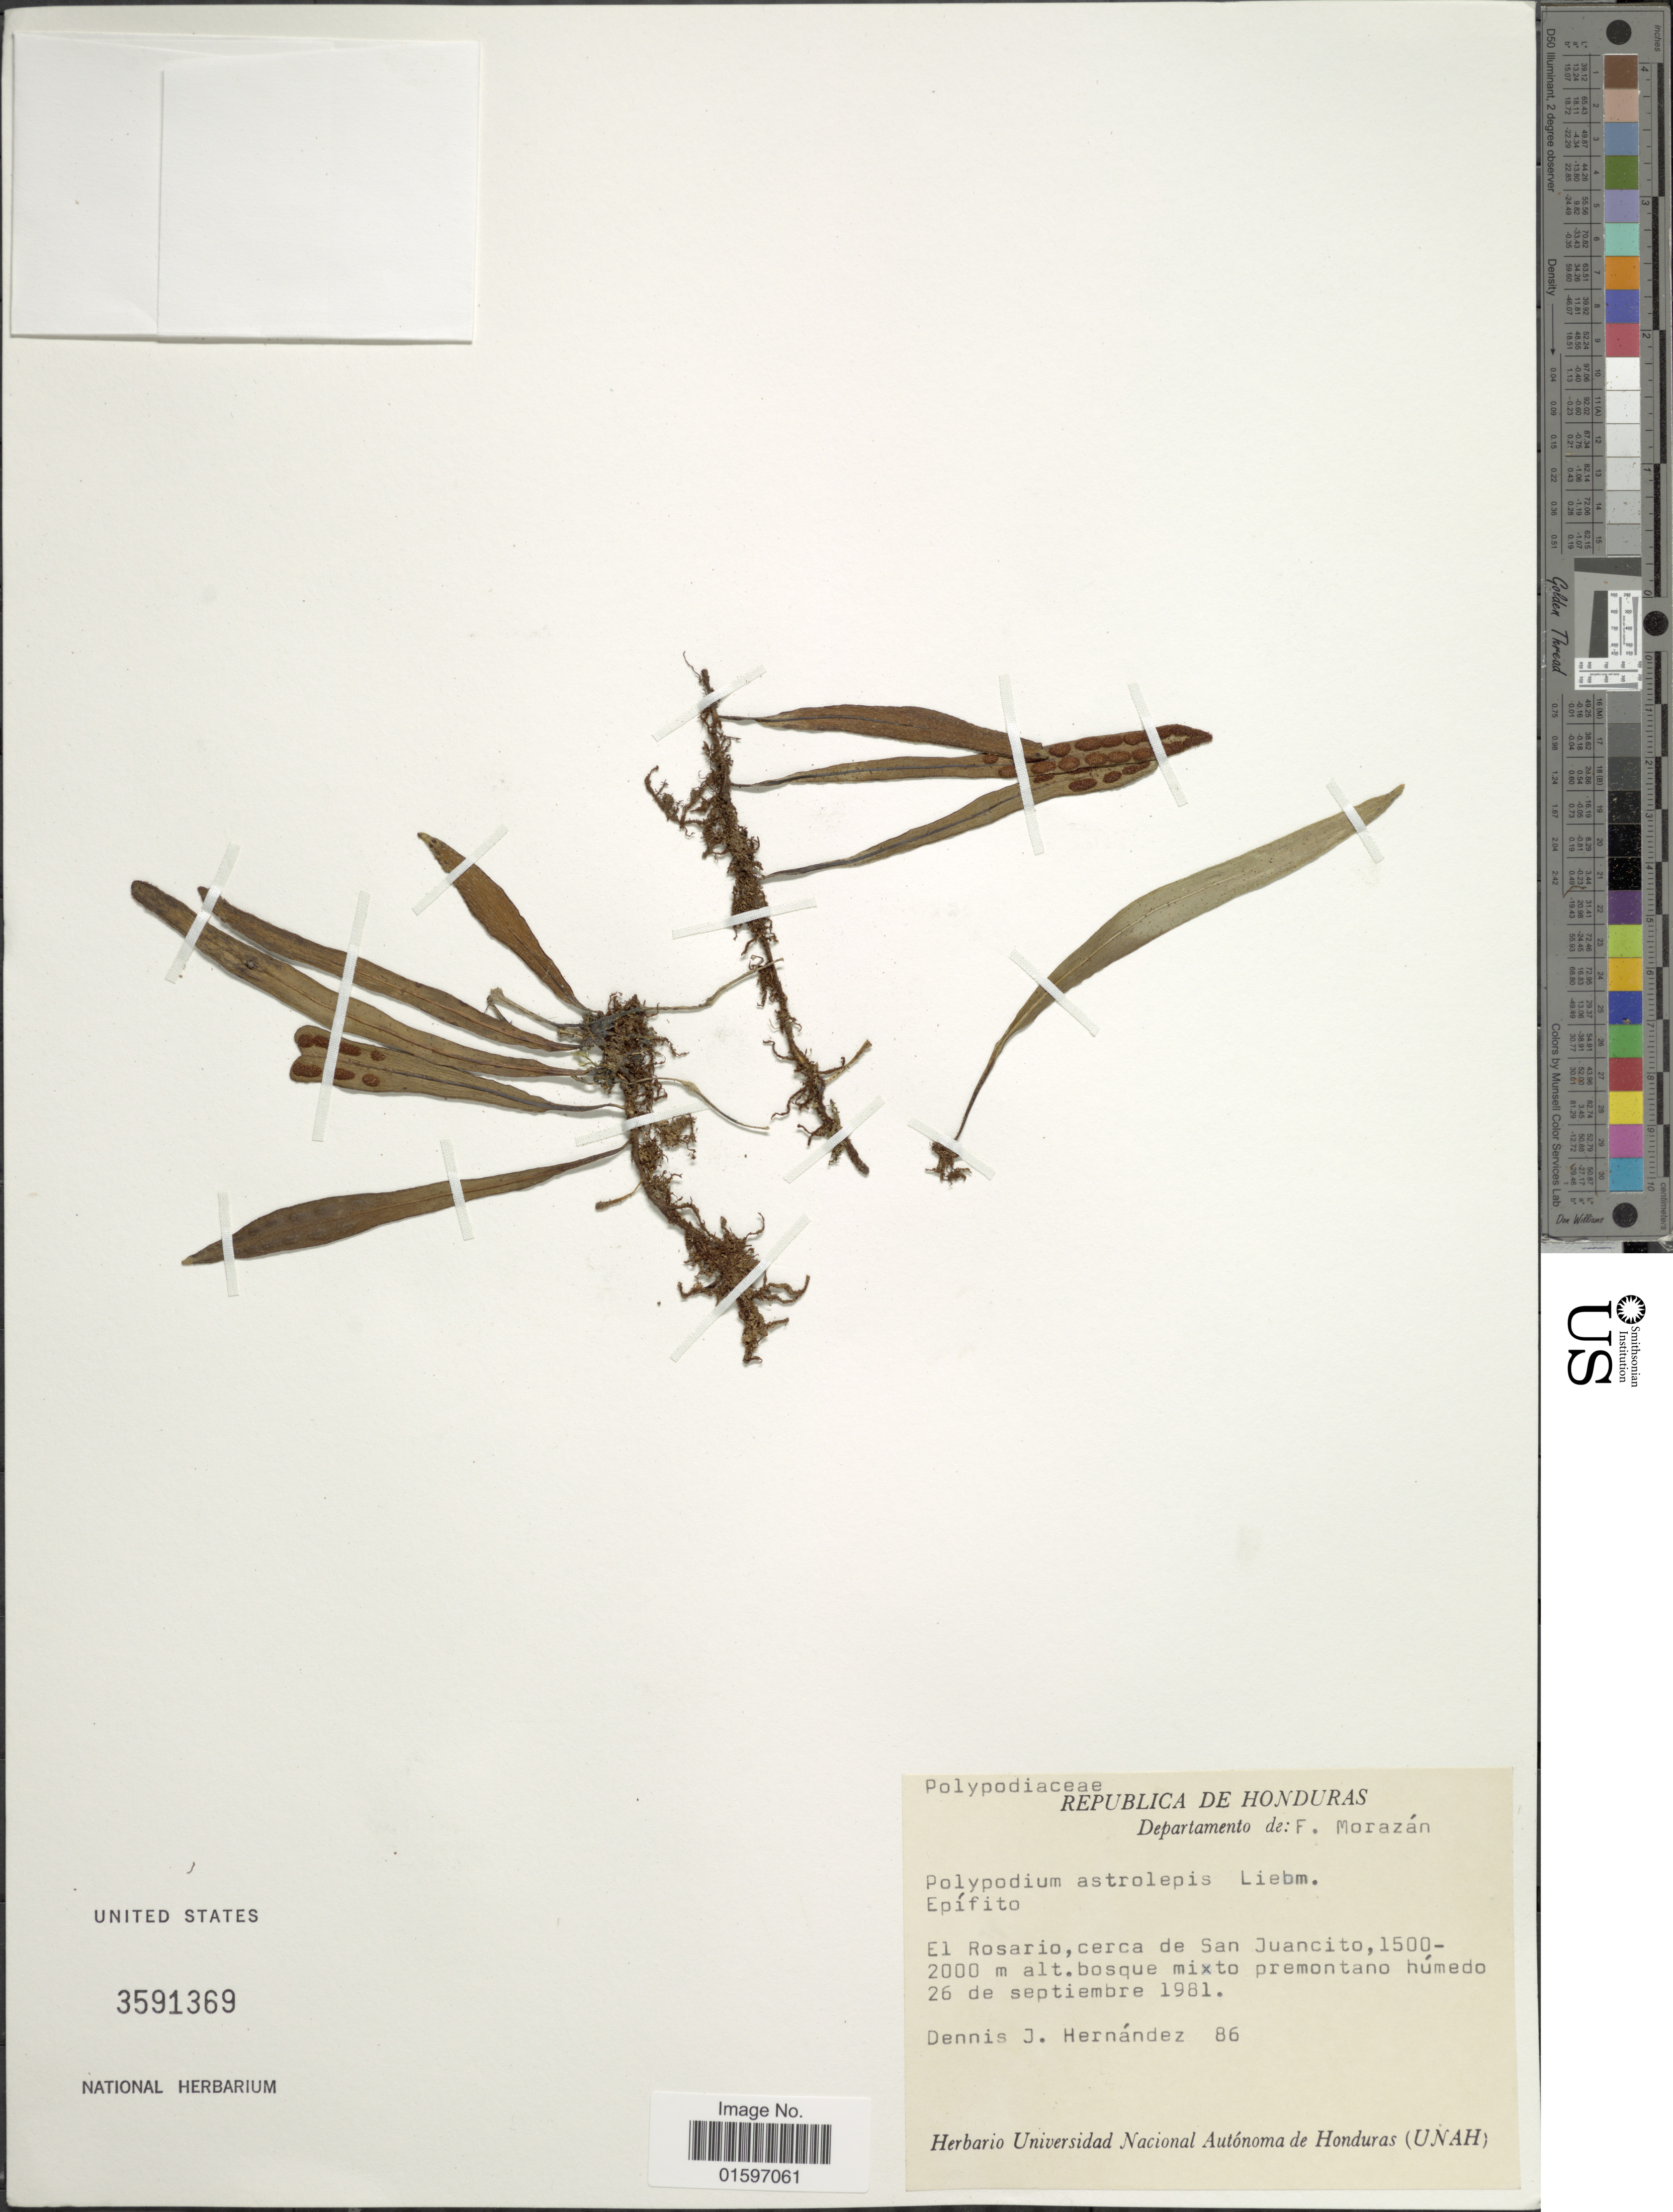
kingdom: Plantae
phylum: Tracheophyta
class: Polypodiopsida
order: Polypodiales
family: Polypodiaceae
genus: Pleopeltis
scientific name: Pleopeltis astrolepis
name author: (Liebm.) E. Fourn.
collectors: D. Hernández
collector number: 86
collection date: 1981-09-26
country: Honduras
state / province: Fco. Morazán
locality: Departamento de: F. Morazán. El Rosario, cerca de San Juancito.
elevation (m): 1500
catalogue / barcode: US 3591369